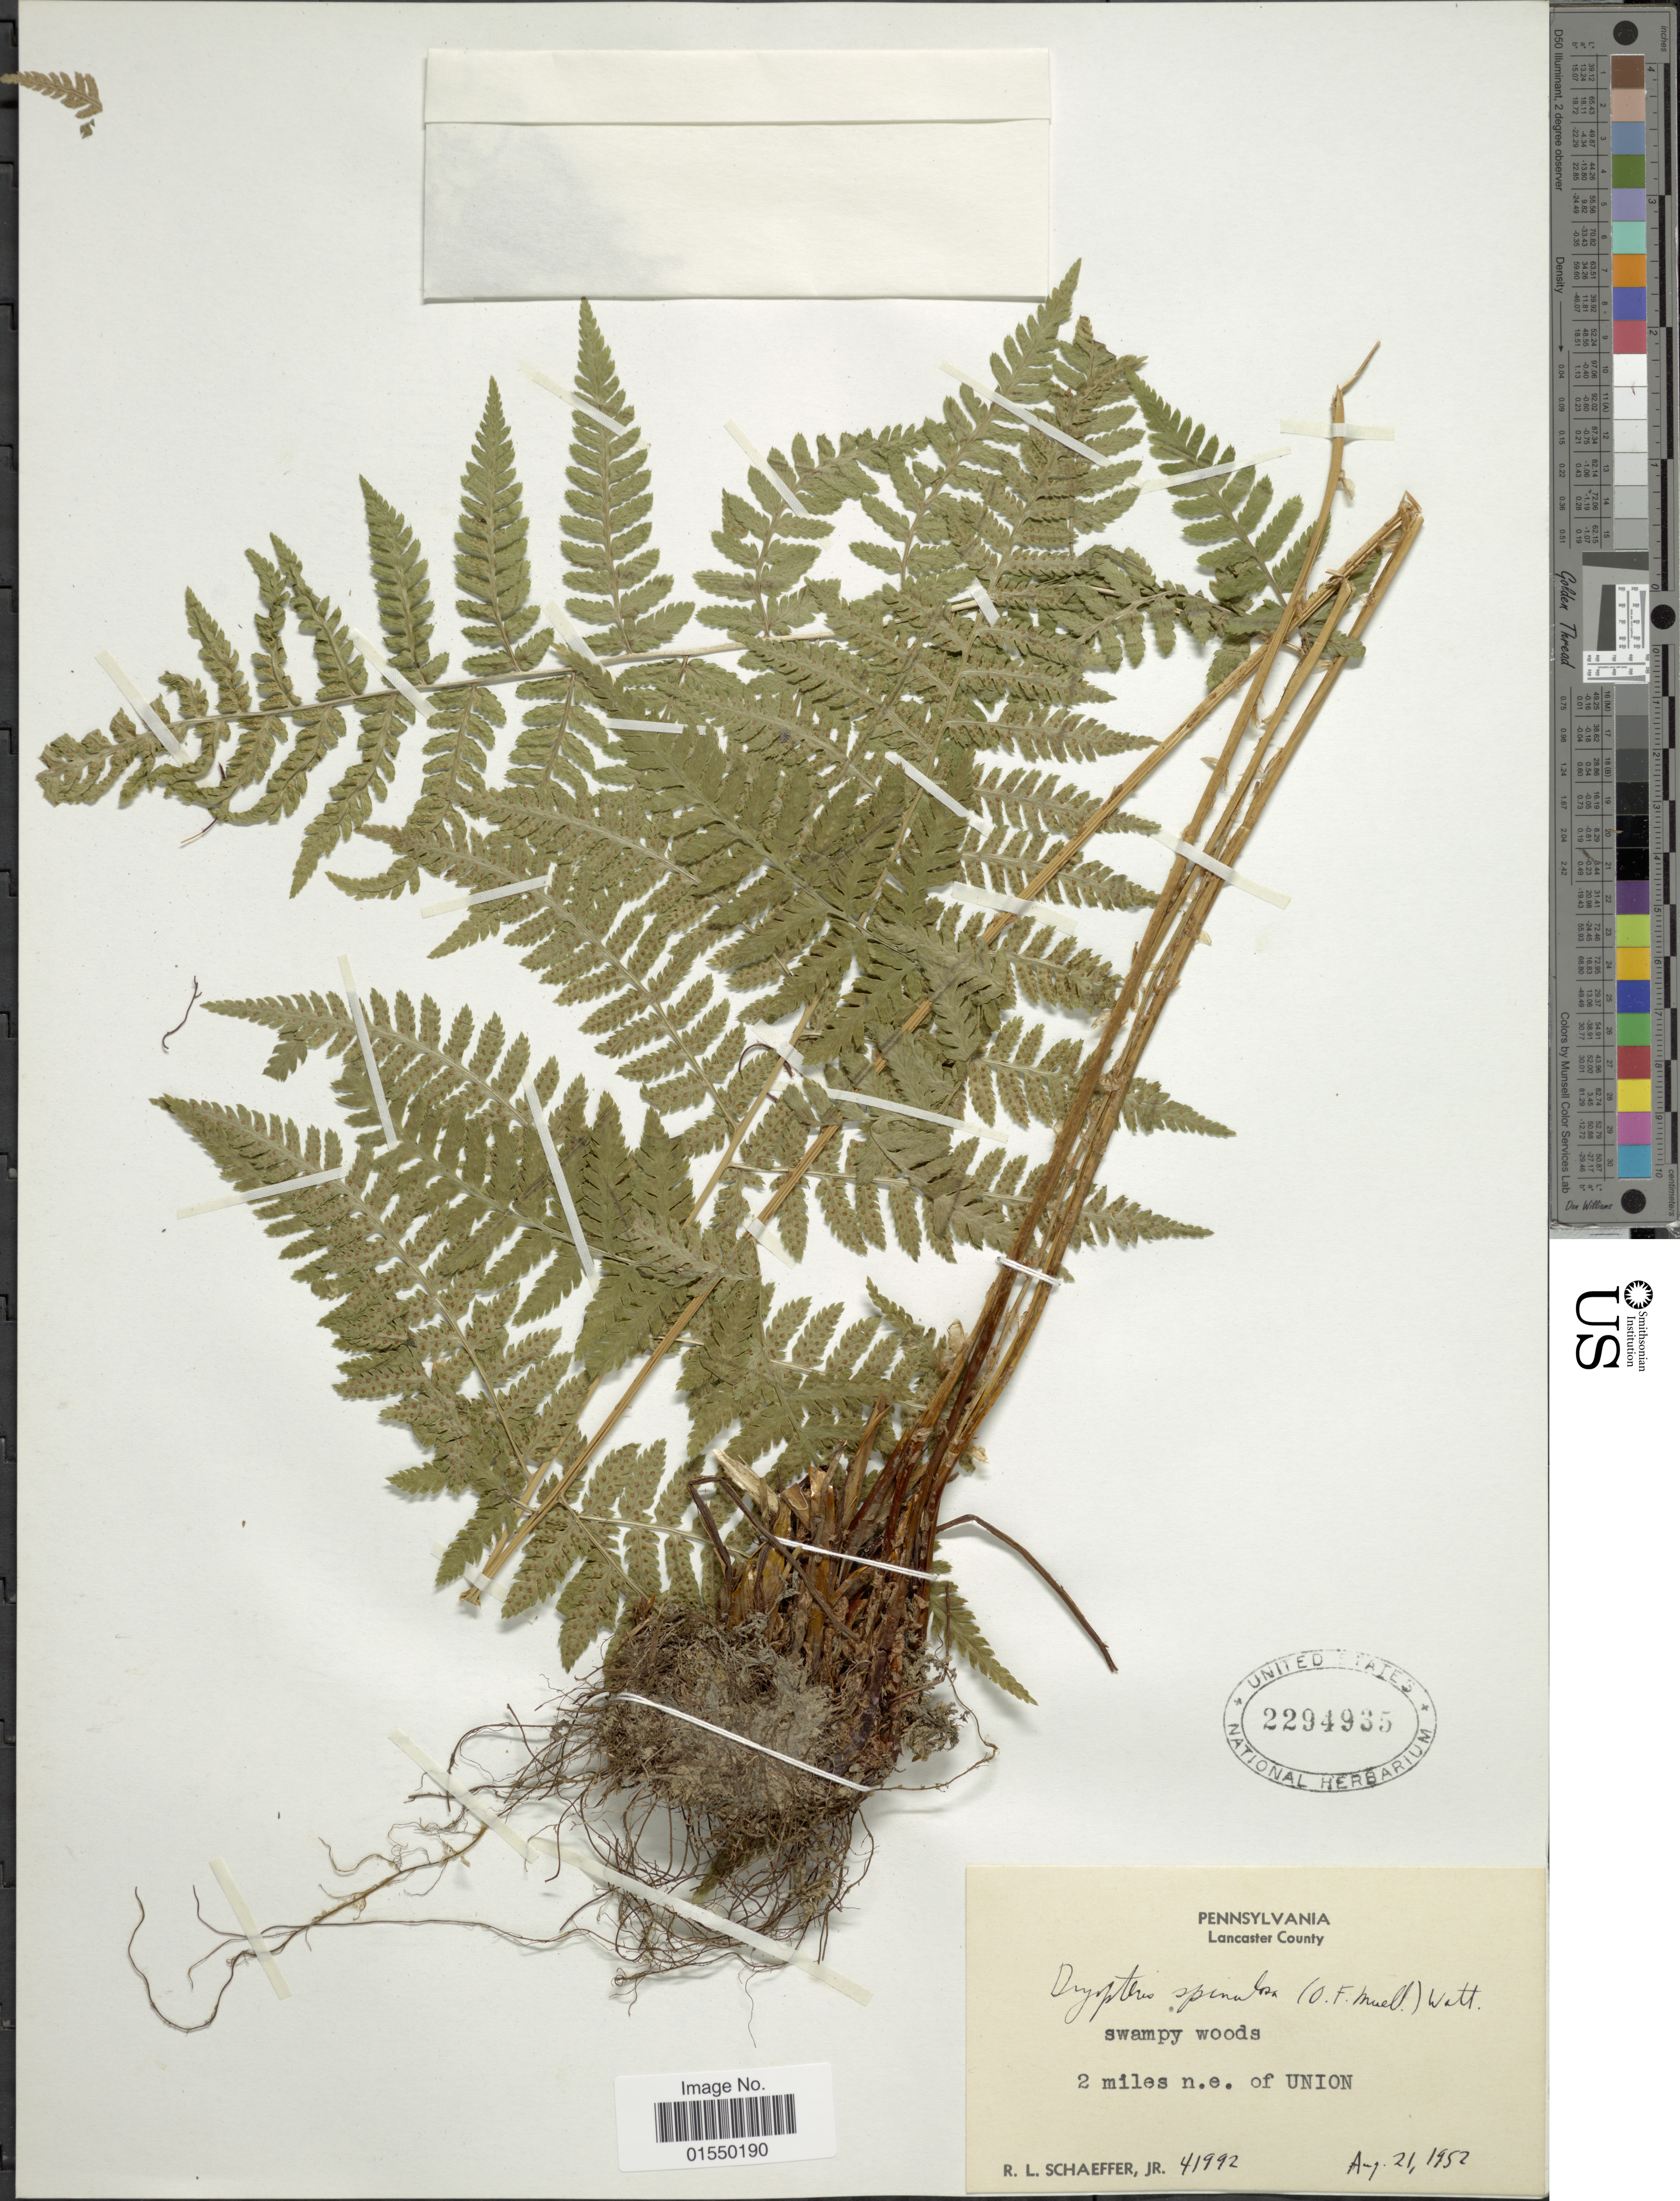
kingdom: Plantae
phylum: Tracheophyta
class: Polypodiopsida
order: Polypodiales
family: Dryopteridaceae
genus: Dryopteris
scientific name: Dryopteris carthusiana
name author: (Villars) H.P. Fuchs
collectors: R. L. Schaeffer Jr.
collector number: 41992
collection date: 1952-08-21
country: United States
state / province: Pennsylvania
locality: Lancaster County, 2 miles n.e of Union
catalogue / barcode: US 2294935